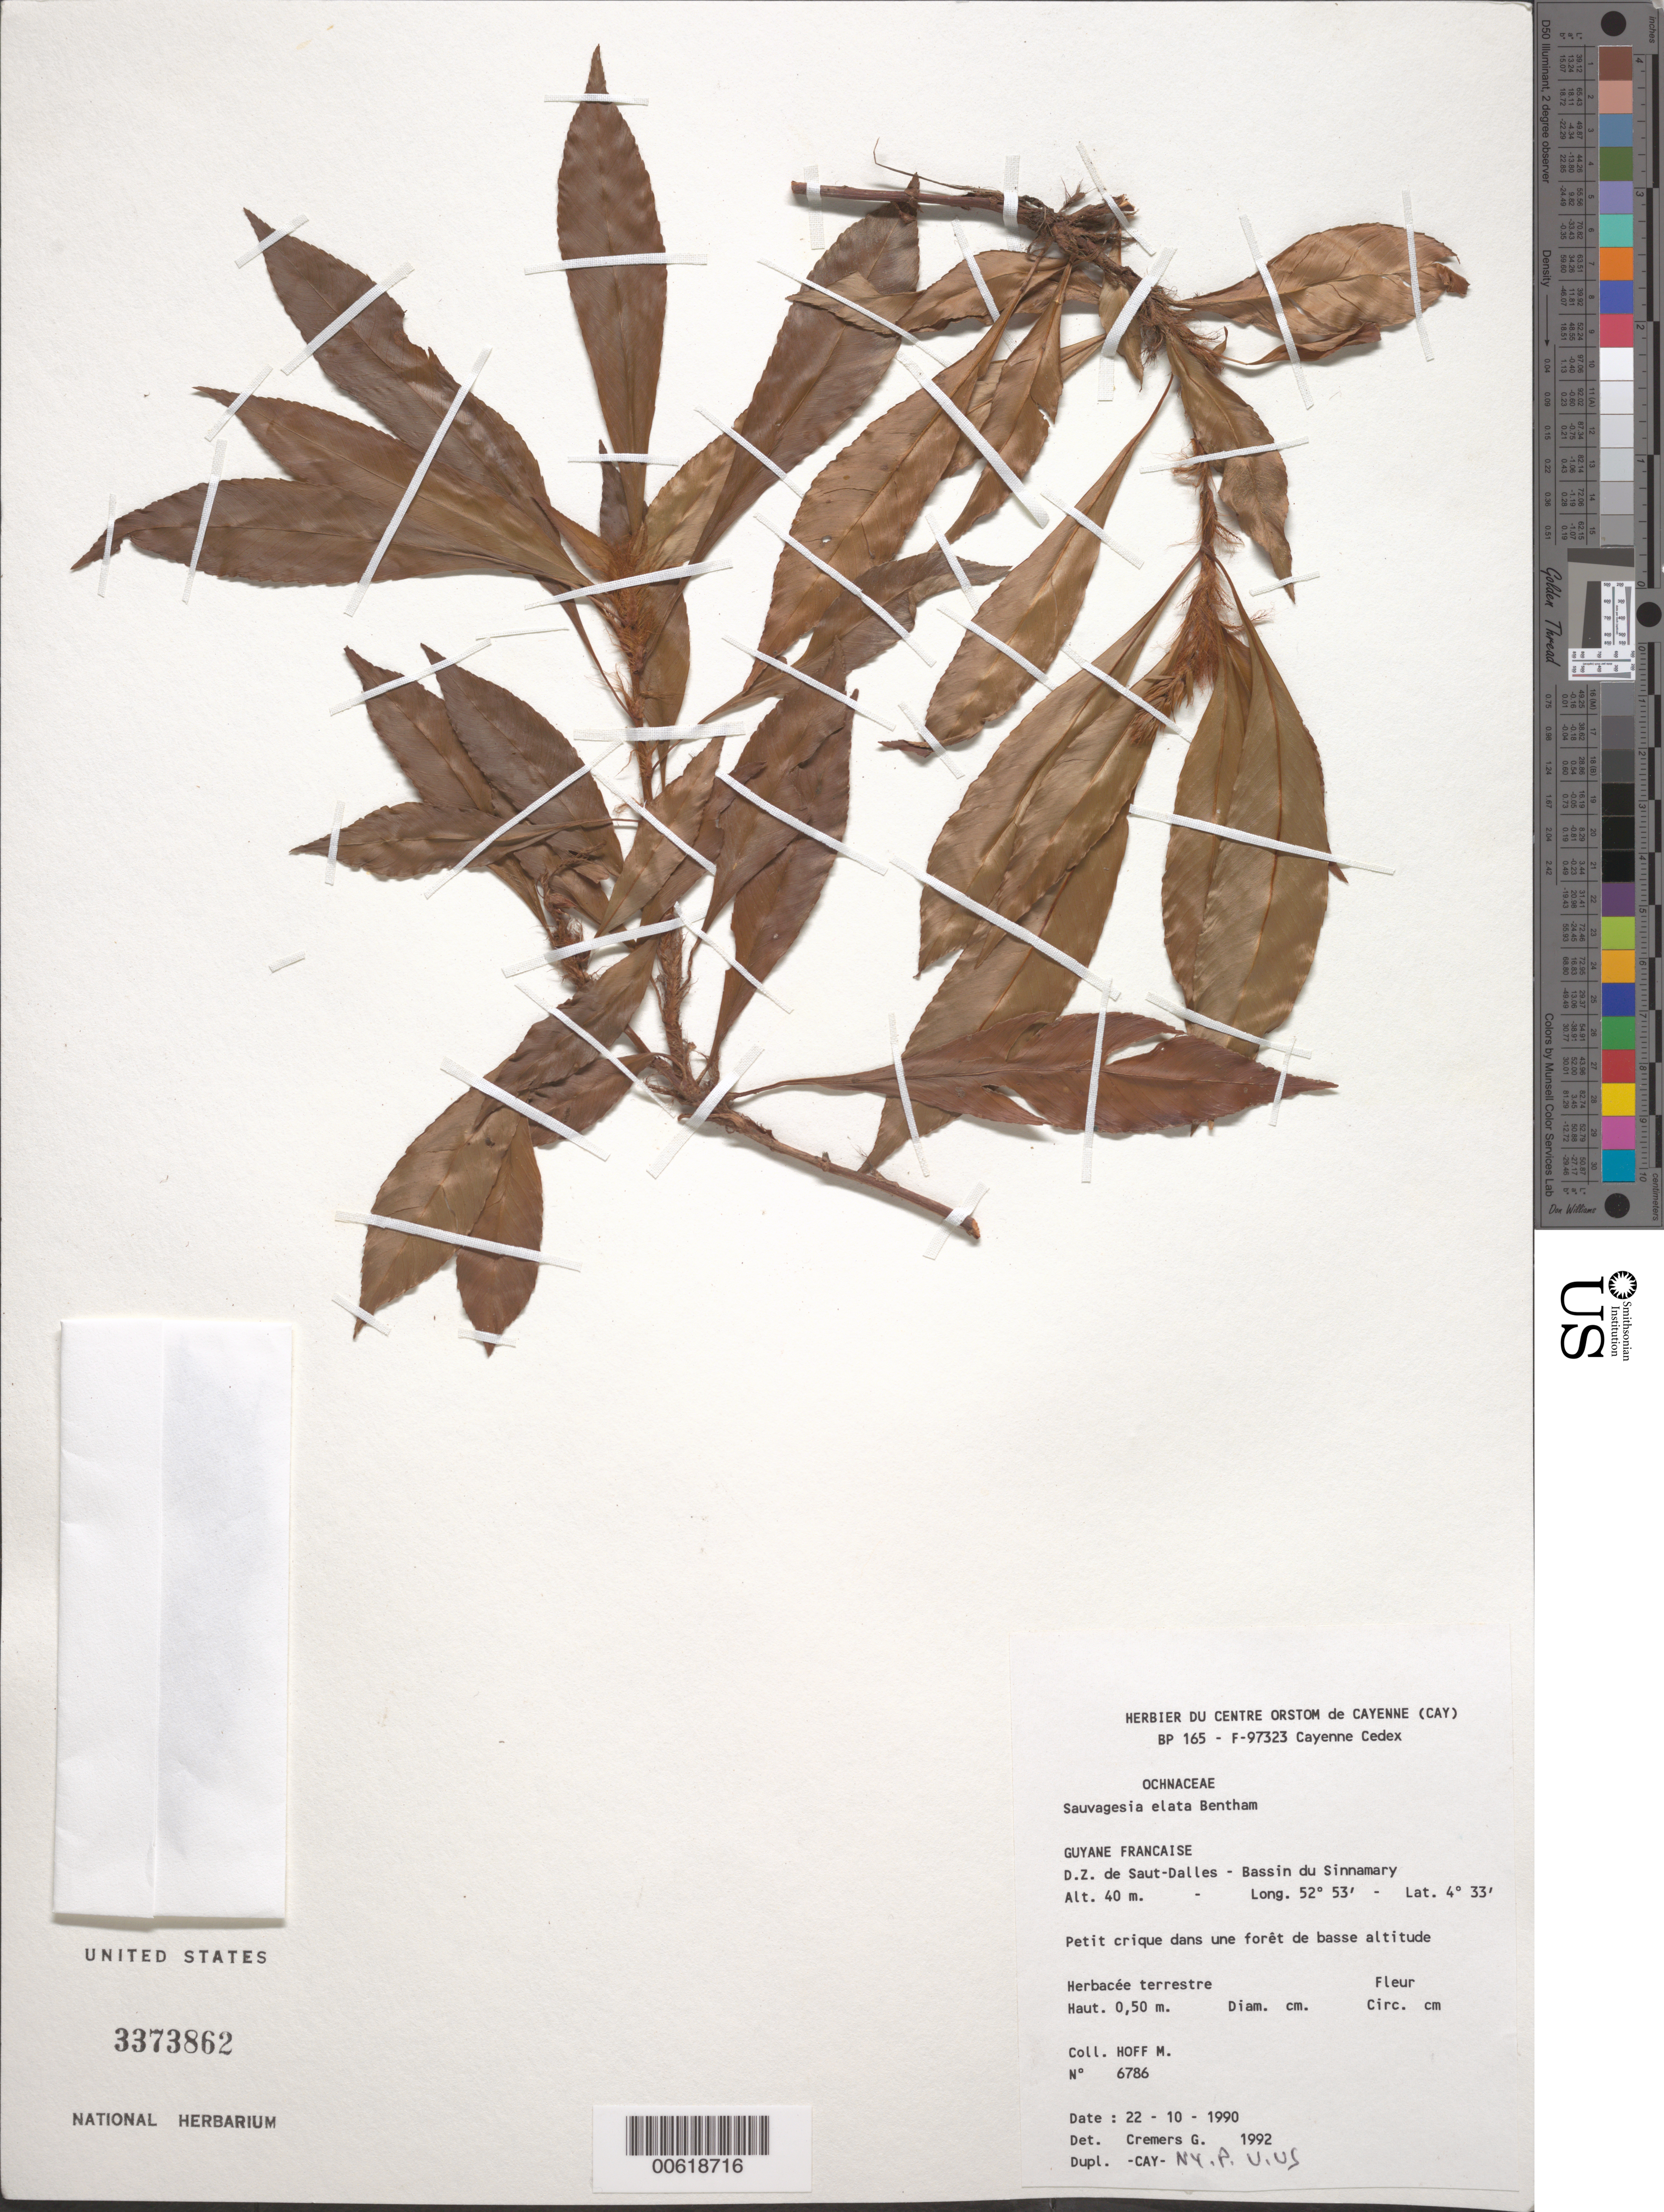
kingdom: Plantae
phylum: Tracheophyta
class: Magnoliopsida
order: Malpighiales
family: Ochnaceae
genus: Sauvagesia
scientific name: Sauvagesia elata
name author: Benth.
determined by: Cremers, Georges A.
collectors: M. Hoff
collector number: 6786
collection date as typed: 22-Oct-90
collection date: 1990-10-22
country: French Guiana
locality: Saut-Dalles, D.Z., Bassin du Sinnamary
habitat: Small stream in low forest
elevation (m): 40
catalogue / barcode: US 3373862